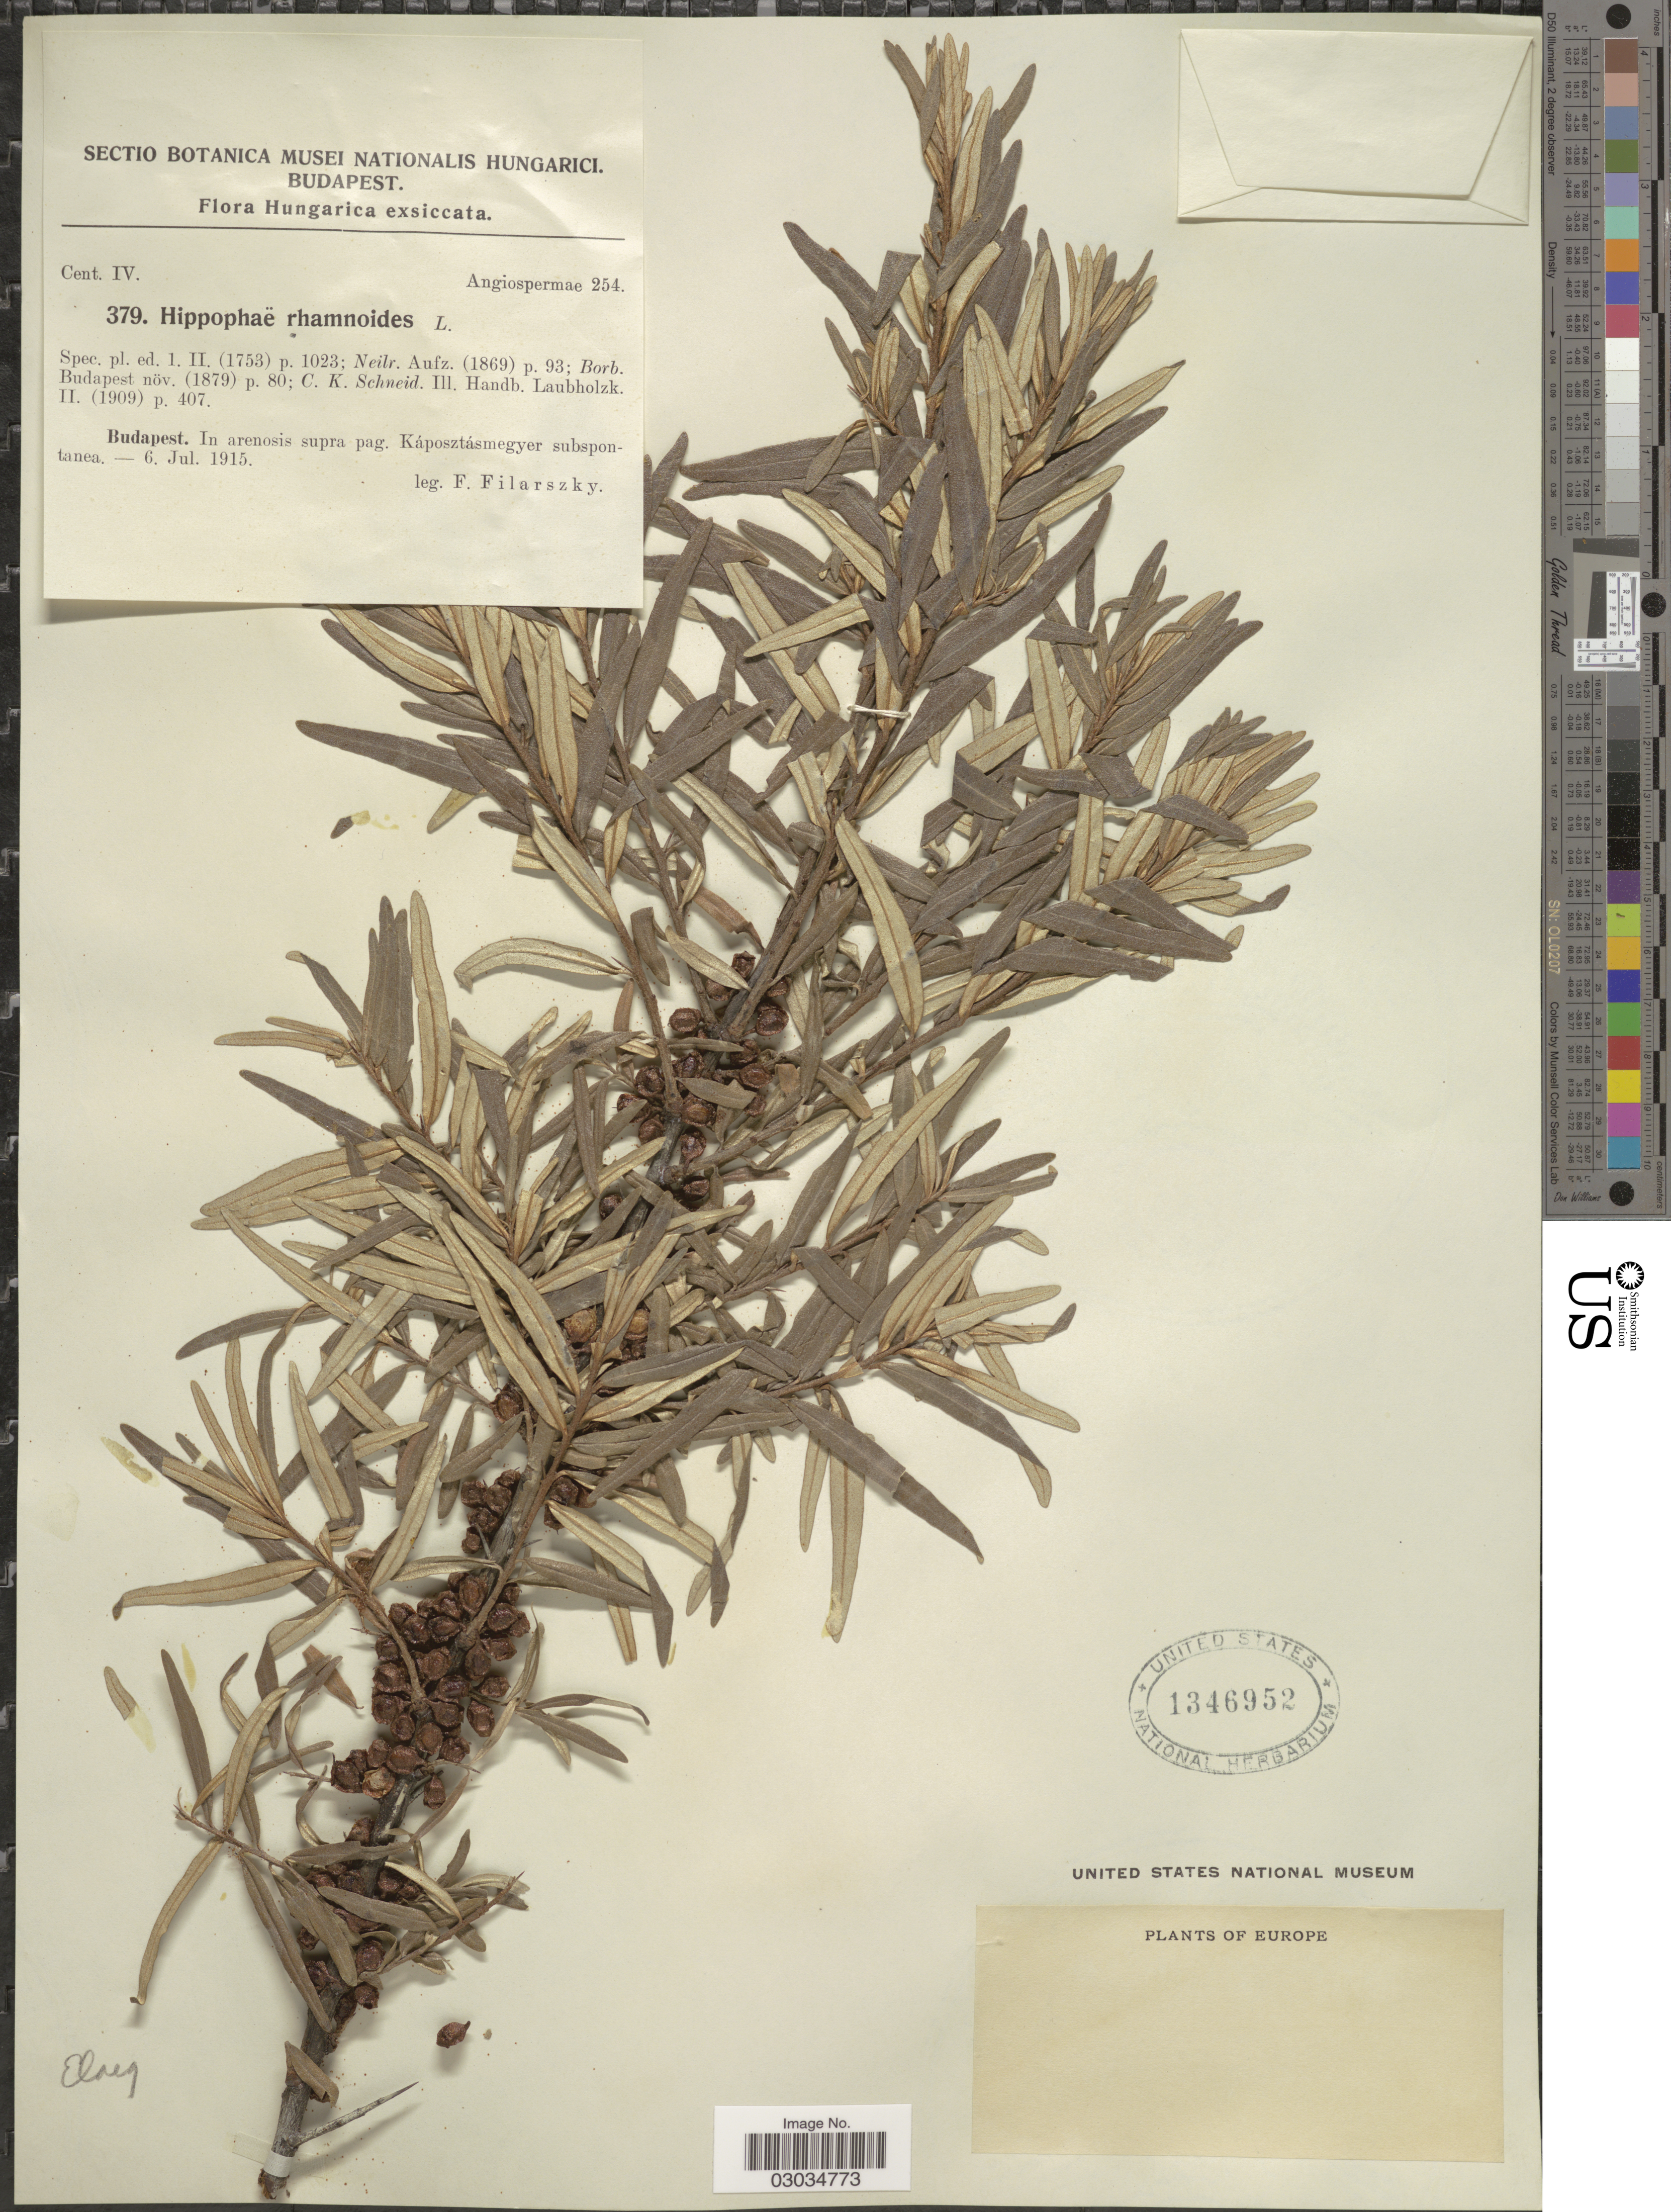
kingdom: Plantae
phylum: Tracheophyta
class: Magnoliopsida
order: Rosales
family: Elaeagnaceae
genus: Hippophae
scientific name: Hippophae rhamnoides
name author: L.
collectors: F. Filarszky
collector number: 379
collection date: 1915-07-06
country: Hungary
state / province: Budapest, Capital District of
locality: Budapest. In arenosis supra pag. Káposztásmegyer subspontanea.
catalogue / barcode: US 1346952